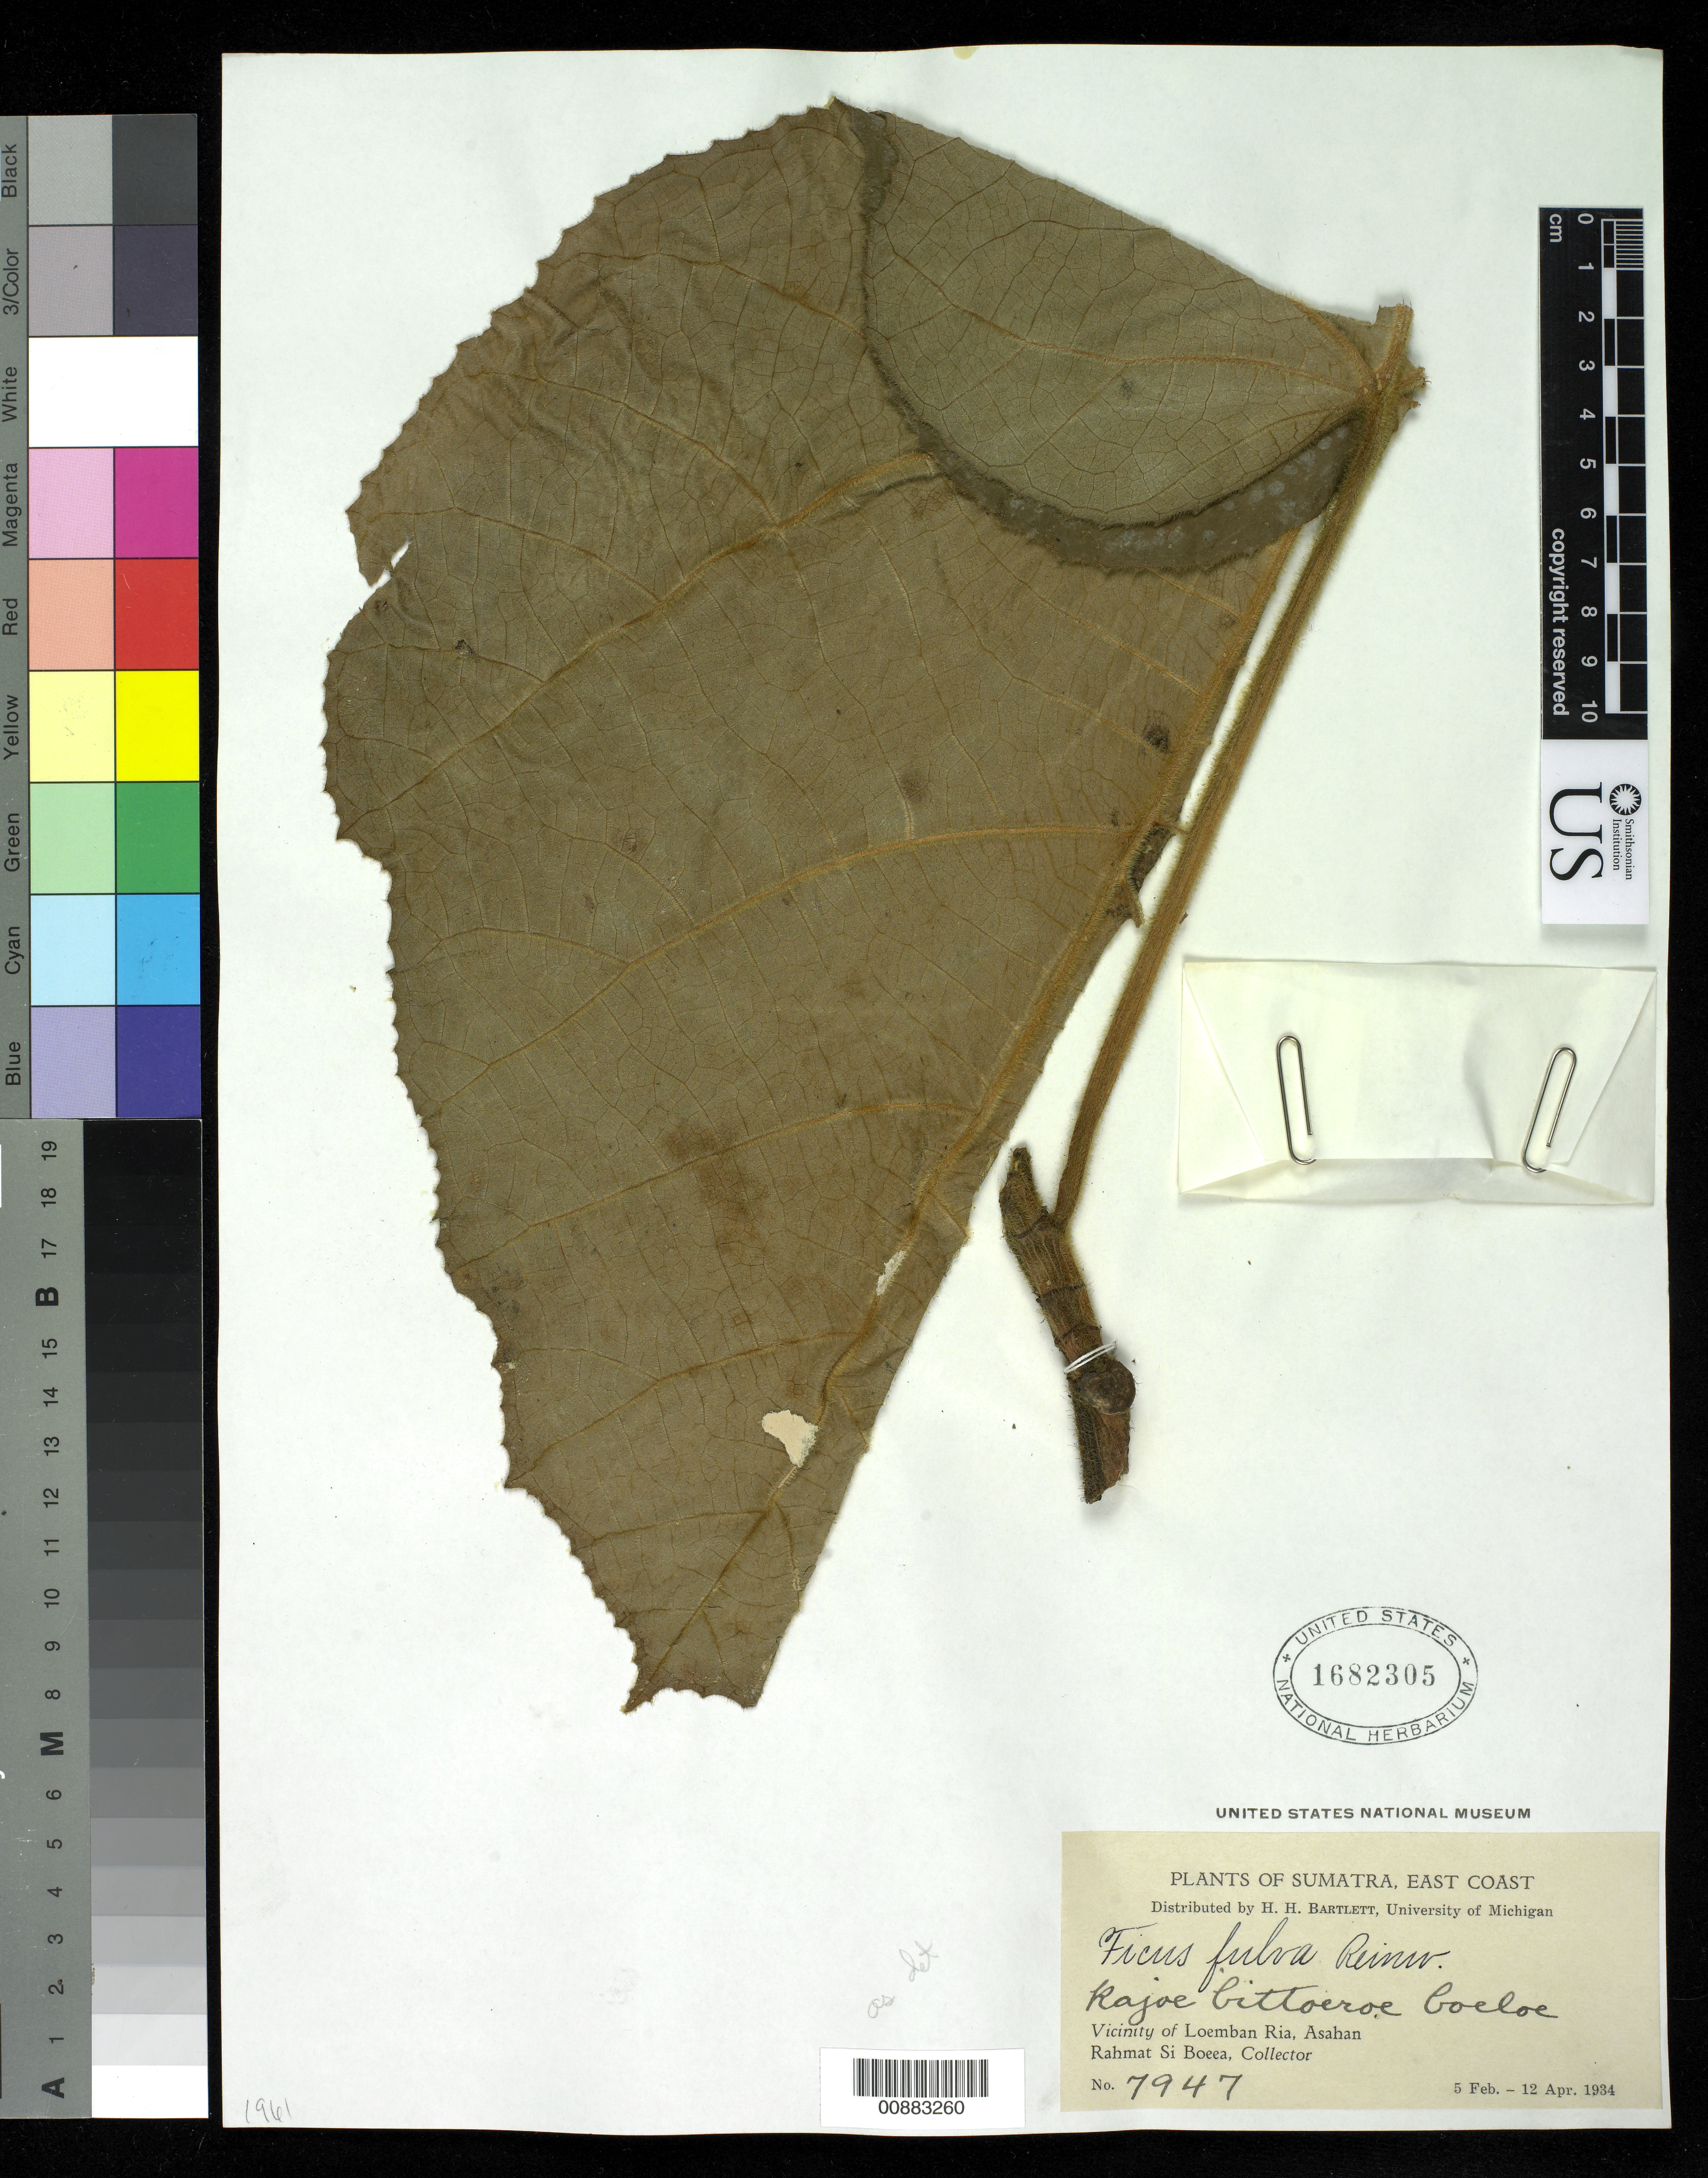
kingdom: Plantae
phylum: Tracheophyta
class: Magnoliopsida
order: Rosales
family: Moraceae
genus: Ficus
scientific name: Ficus fulva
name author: Reinw.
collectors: Rahmat Si Boeea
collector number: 7947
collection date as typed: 05 Feb 1934 to 12 Apr 1934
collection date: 1934-02-05/1934-04-12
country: Indonesia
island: Sumatra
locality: East Coast; Vicinity of Loemban Ria, Asahan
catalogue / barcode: US 1682305